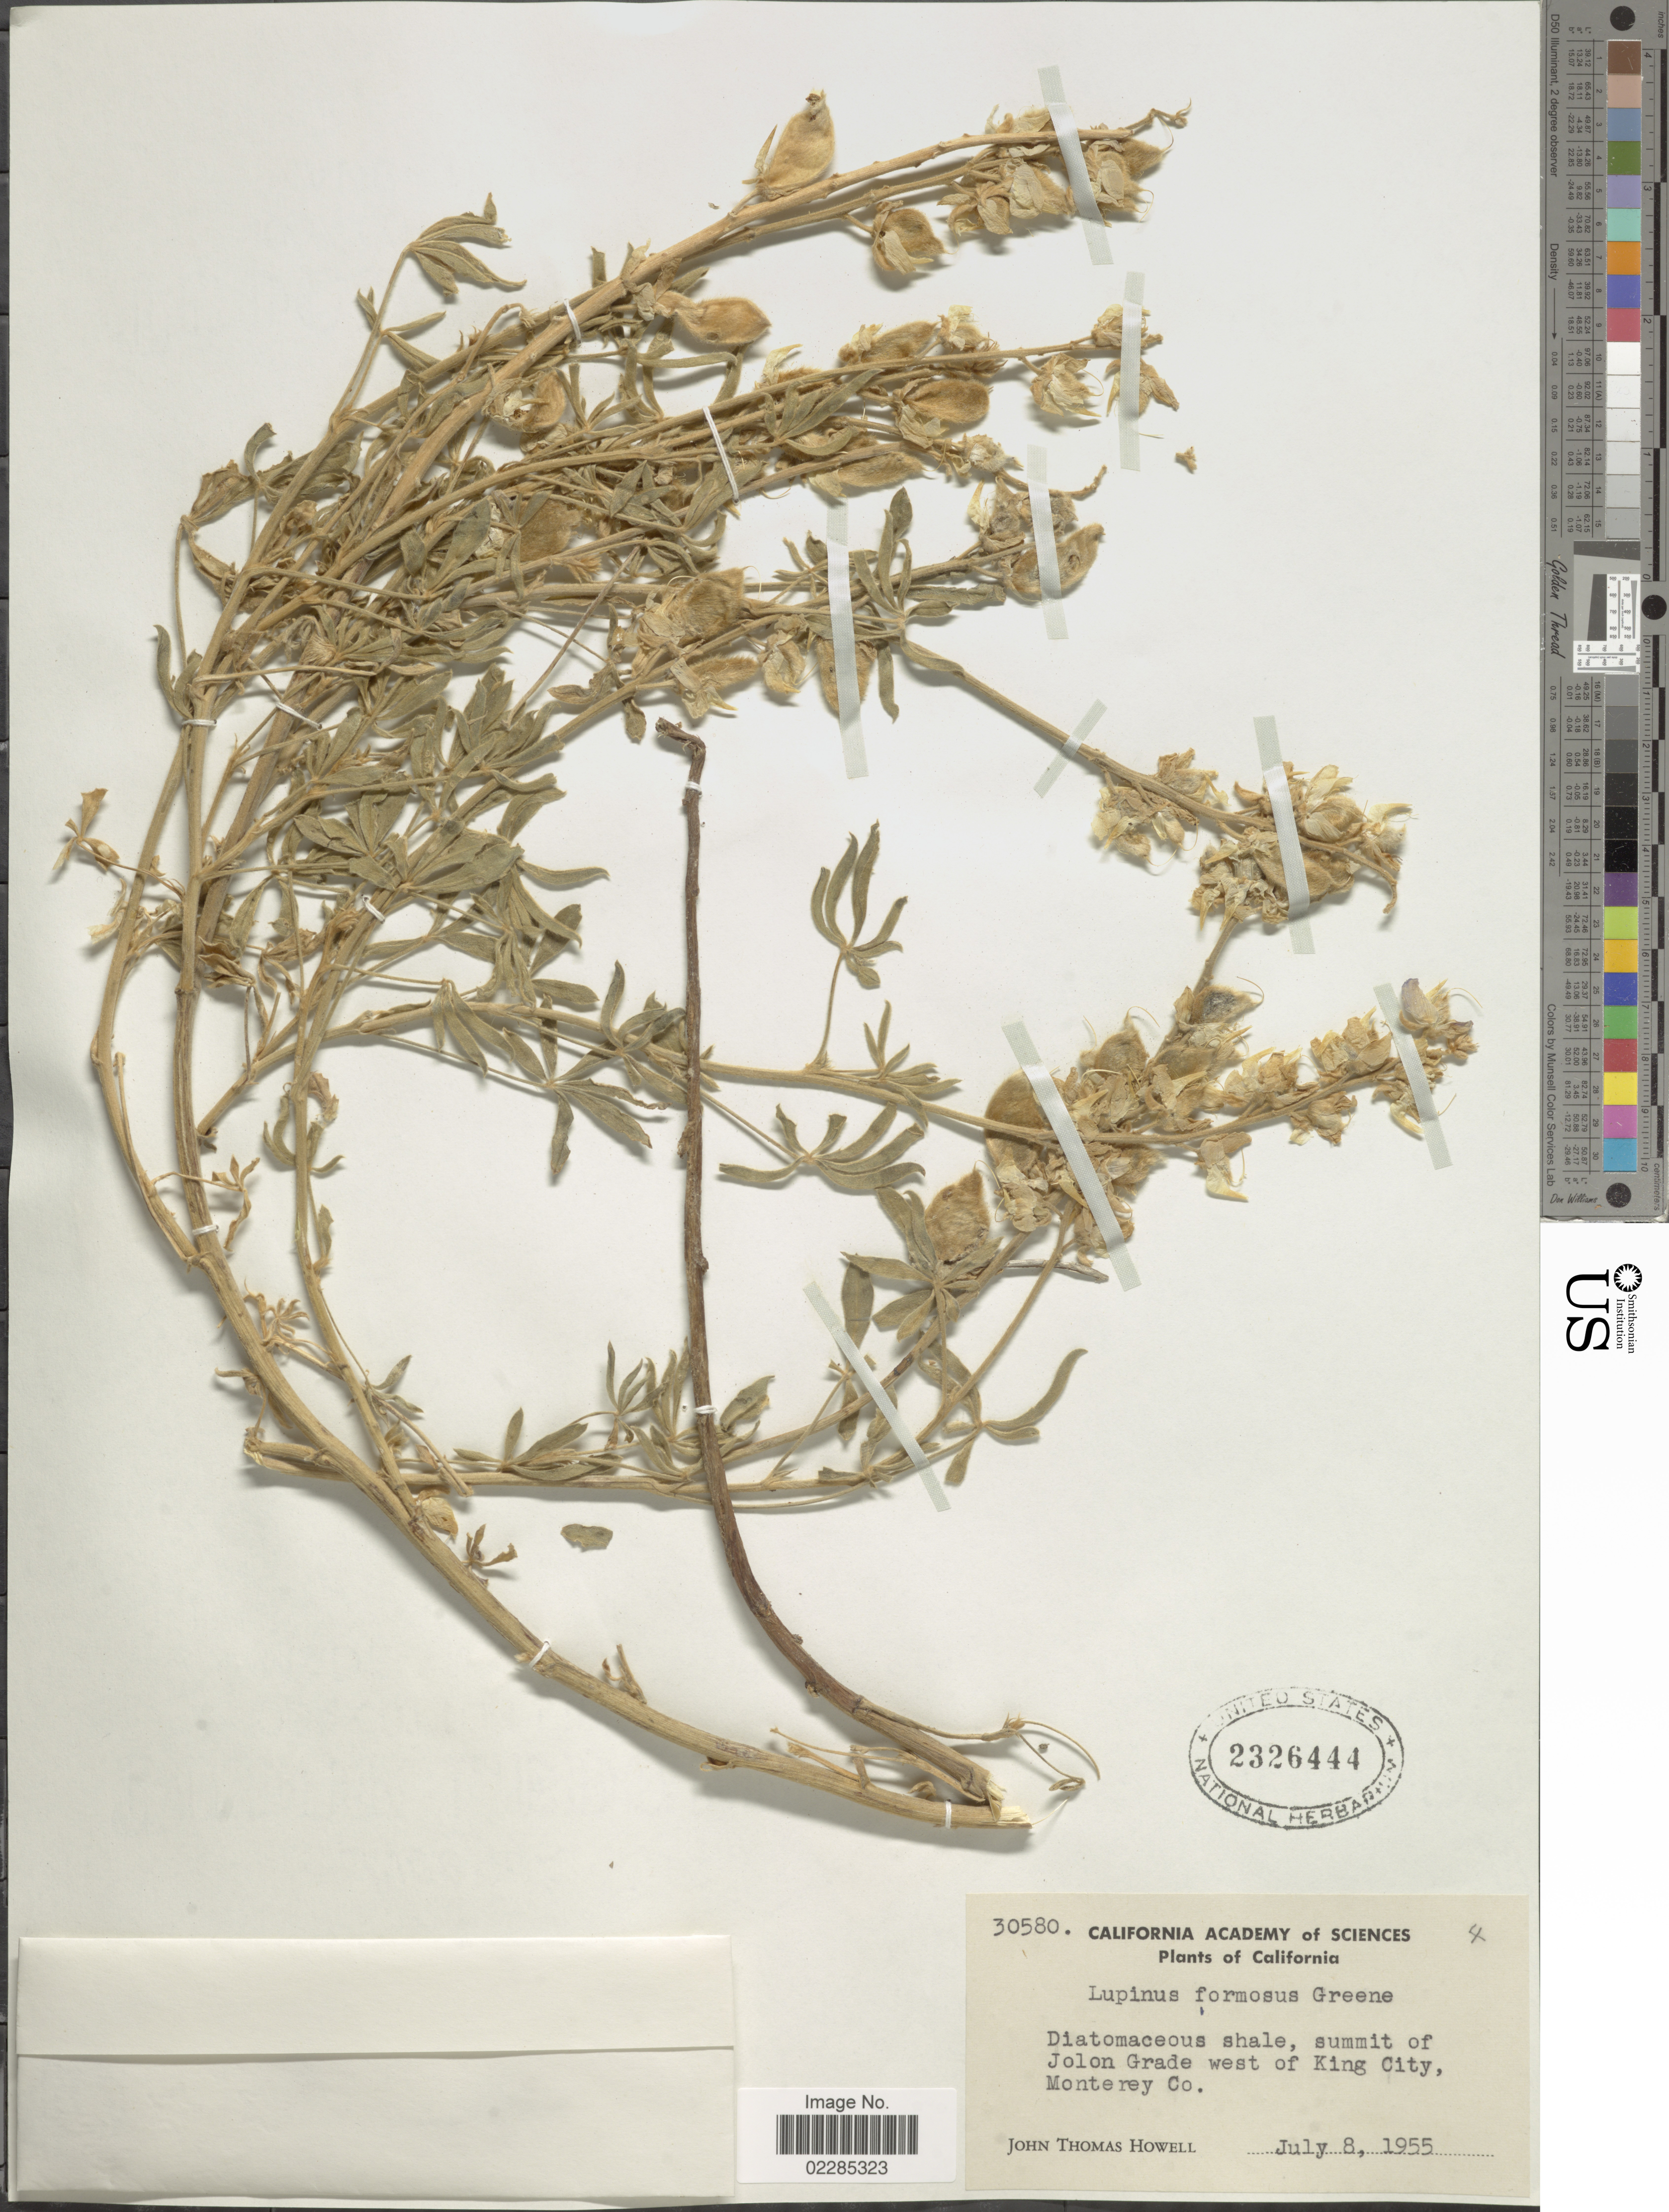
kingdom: Plantae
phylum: Tracheophyta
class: Magnoliopsida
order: Fabales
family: Fabaceae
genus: Lupinus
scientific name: Lupinus formosus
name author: Greene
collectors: J. T. Howell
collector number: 30580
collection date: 1955-07-08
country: United States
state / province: California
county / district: Monterey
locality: summit of Jolon Grade west of King City, Monterey Co.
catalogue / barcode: US 2326444